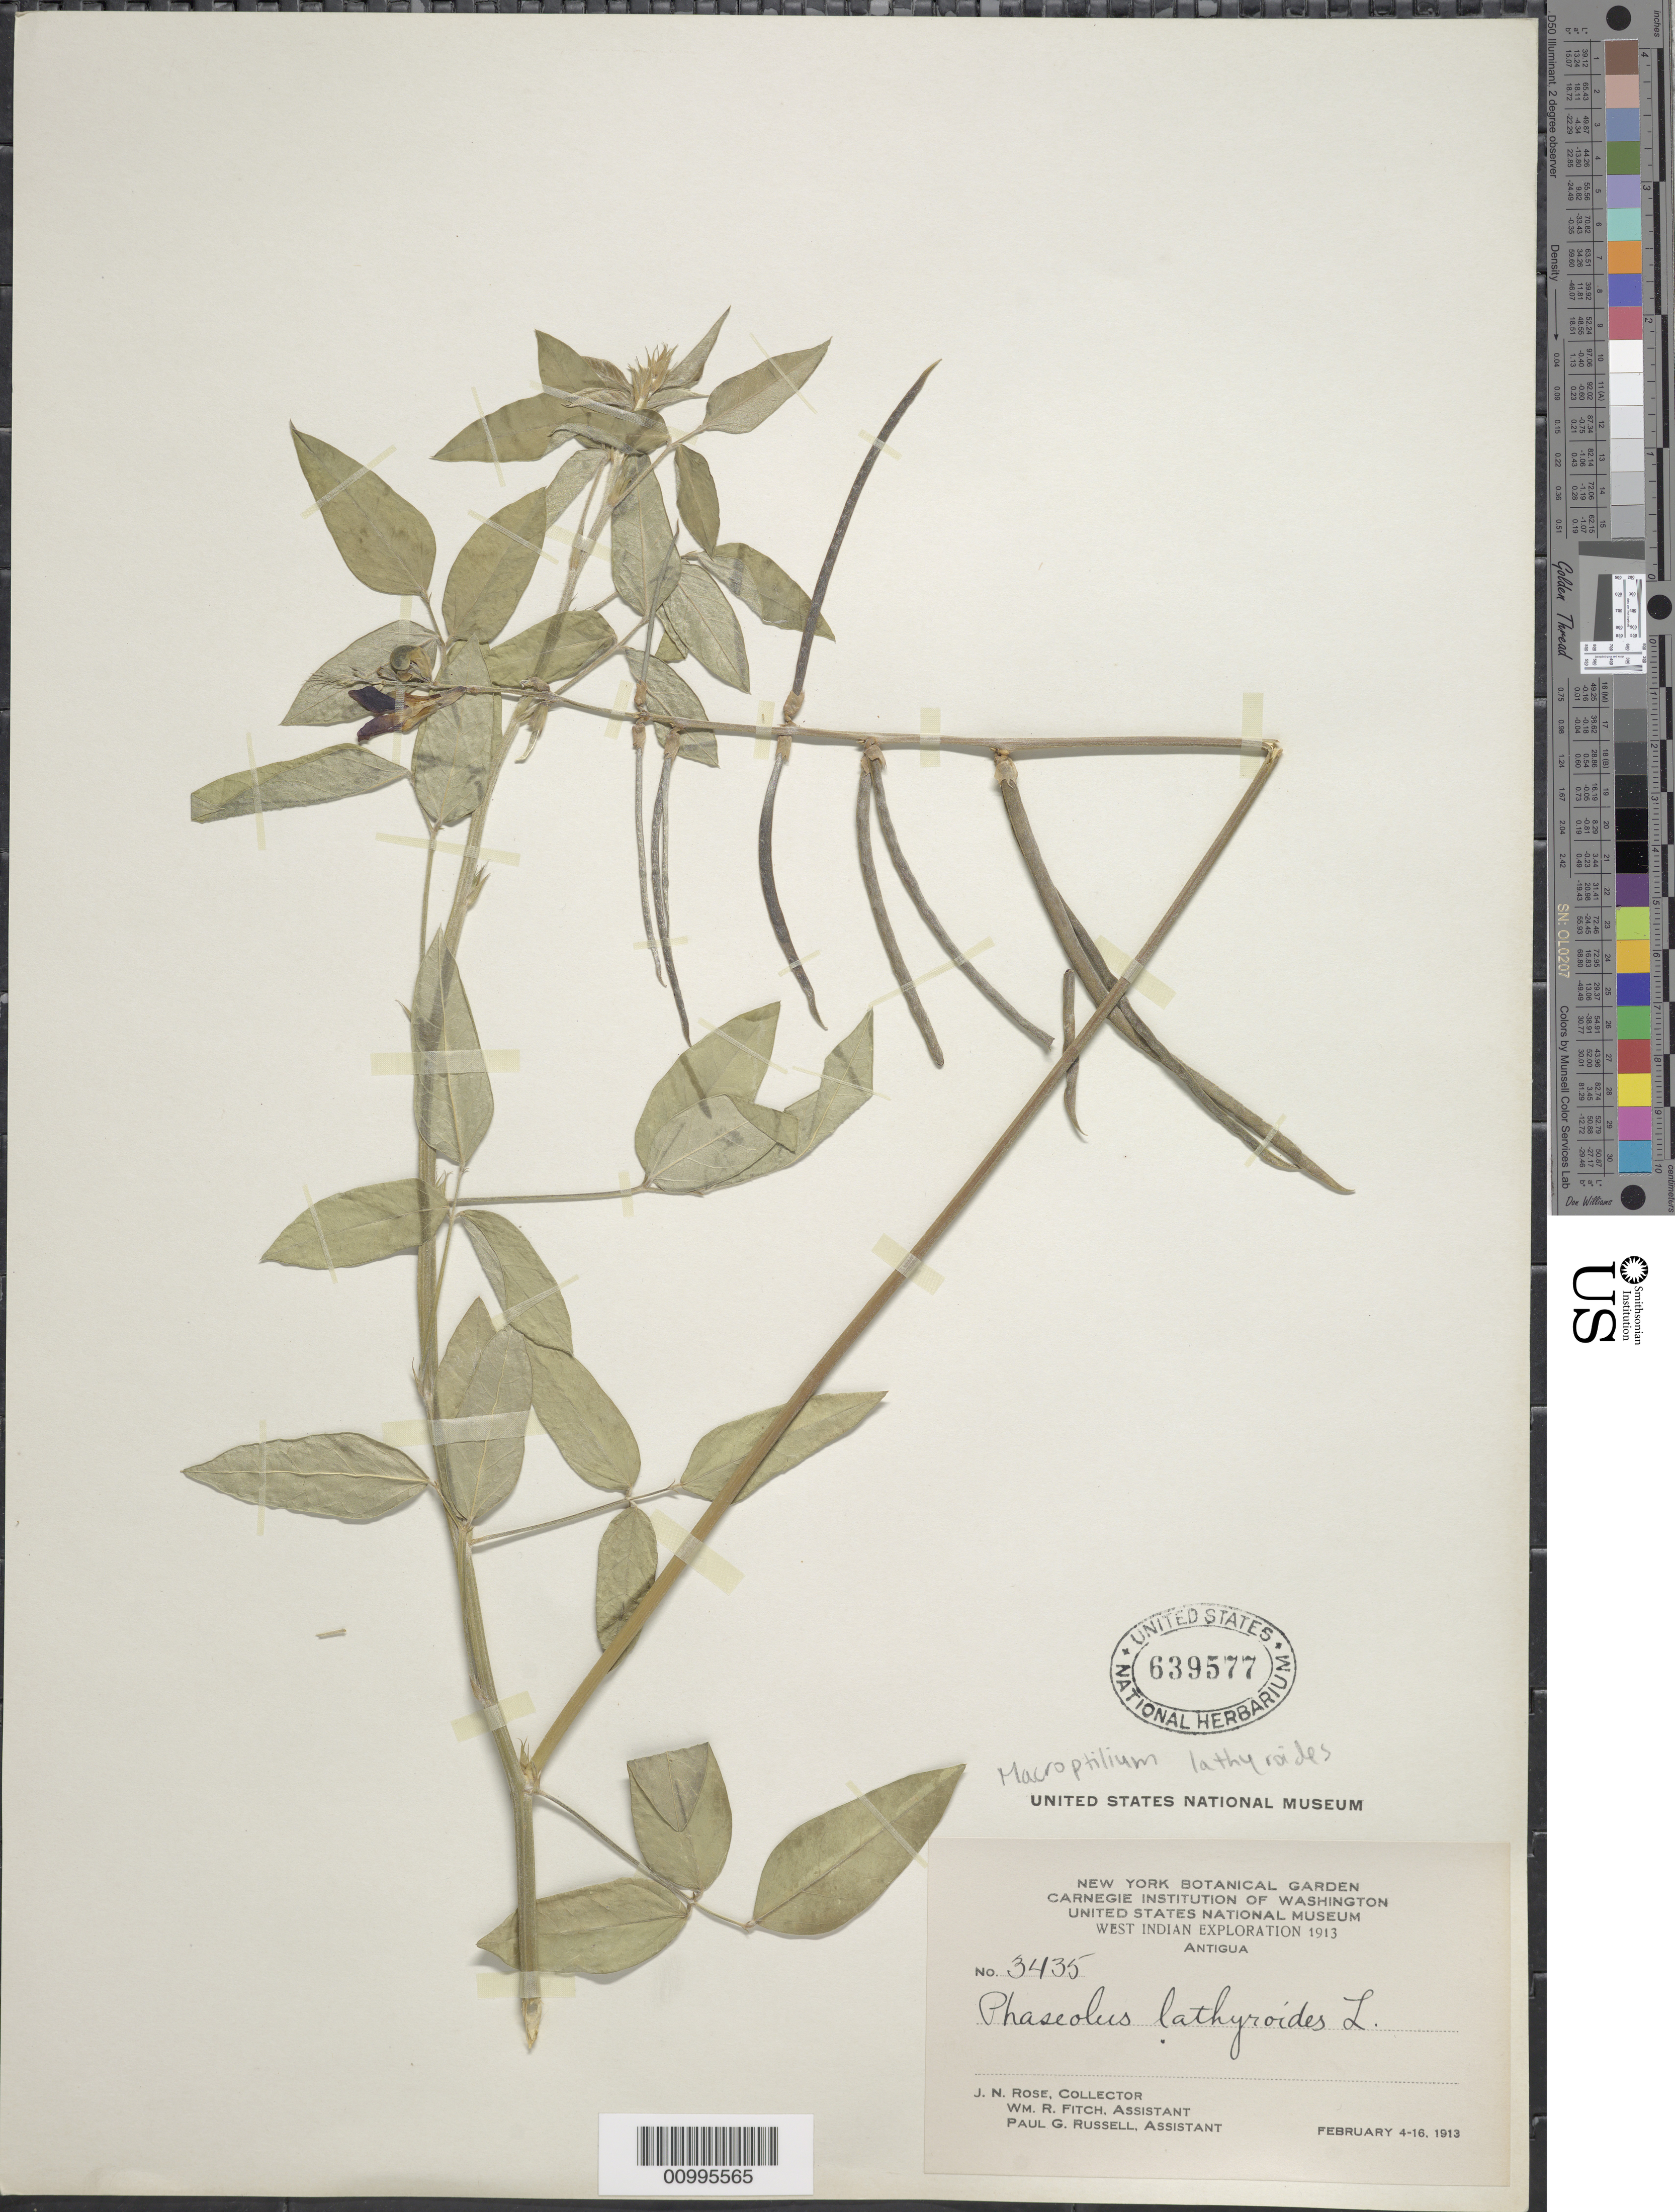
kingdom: Plantae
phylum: Tracheophyta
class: Magnoliopsida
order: Fabales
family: Fabaceae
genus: Macroptilium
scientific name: Macroptilium lathyroides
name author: (L.) Urb.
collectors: J. N. Rose, W. R. Fitch & P. G. Russell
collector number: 3435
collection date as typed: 04 Feb 1913 to 16 Feb 1913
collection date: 1913-02-04/1913-02-16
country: Antigua and Barbuda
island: Leeward Is.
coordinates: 0 N, 0 E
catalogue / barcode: US 639577